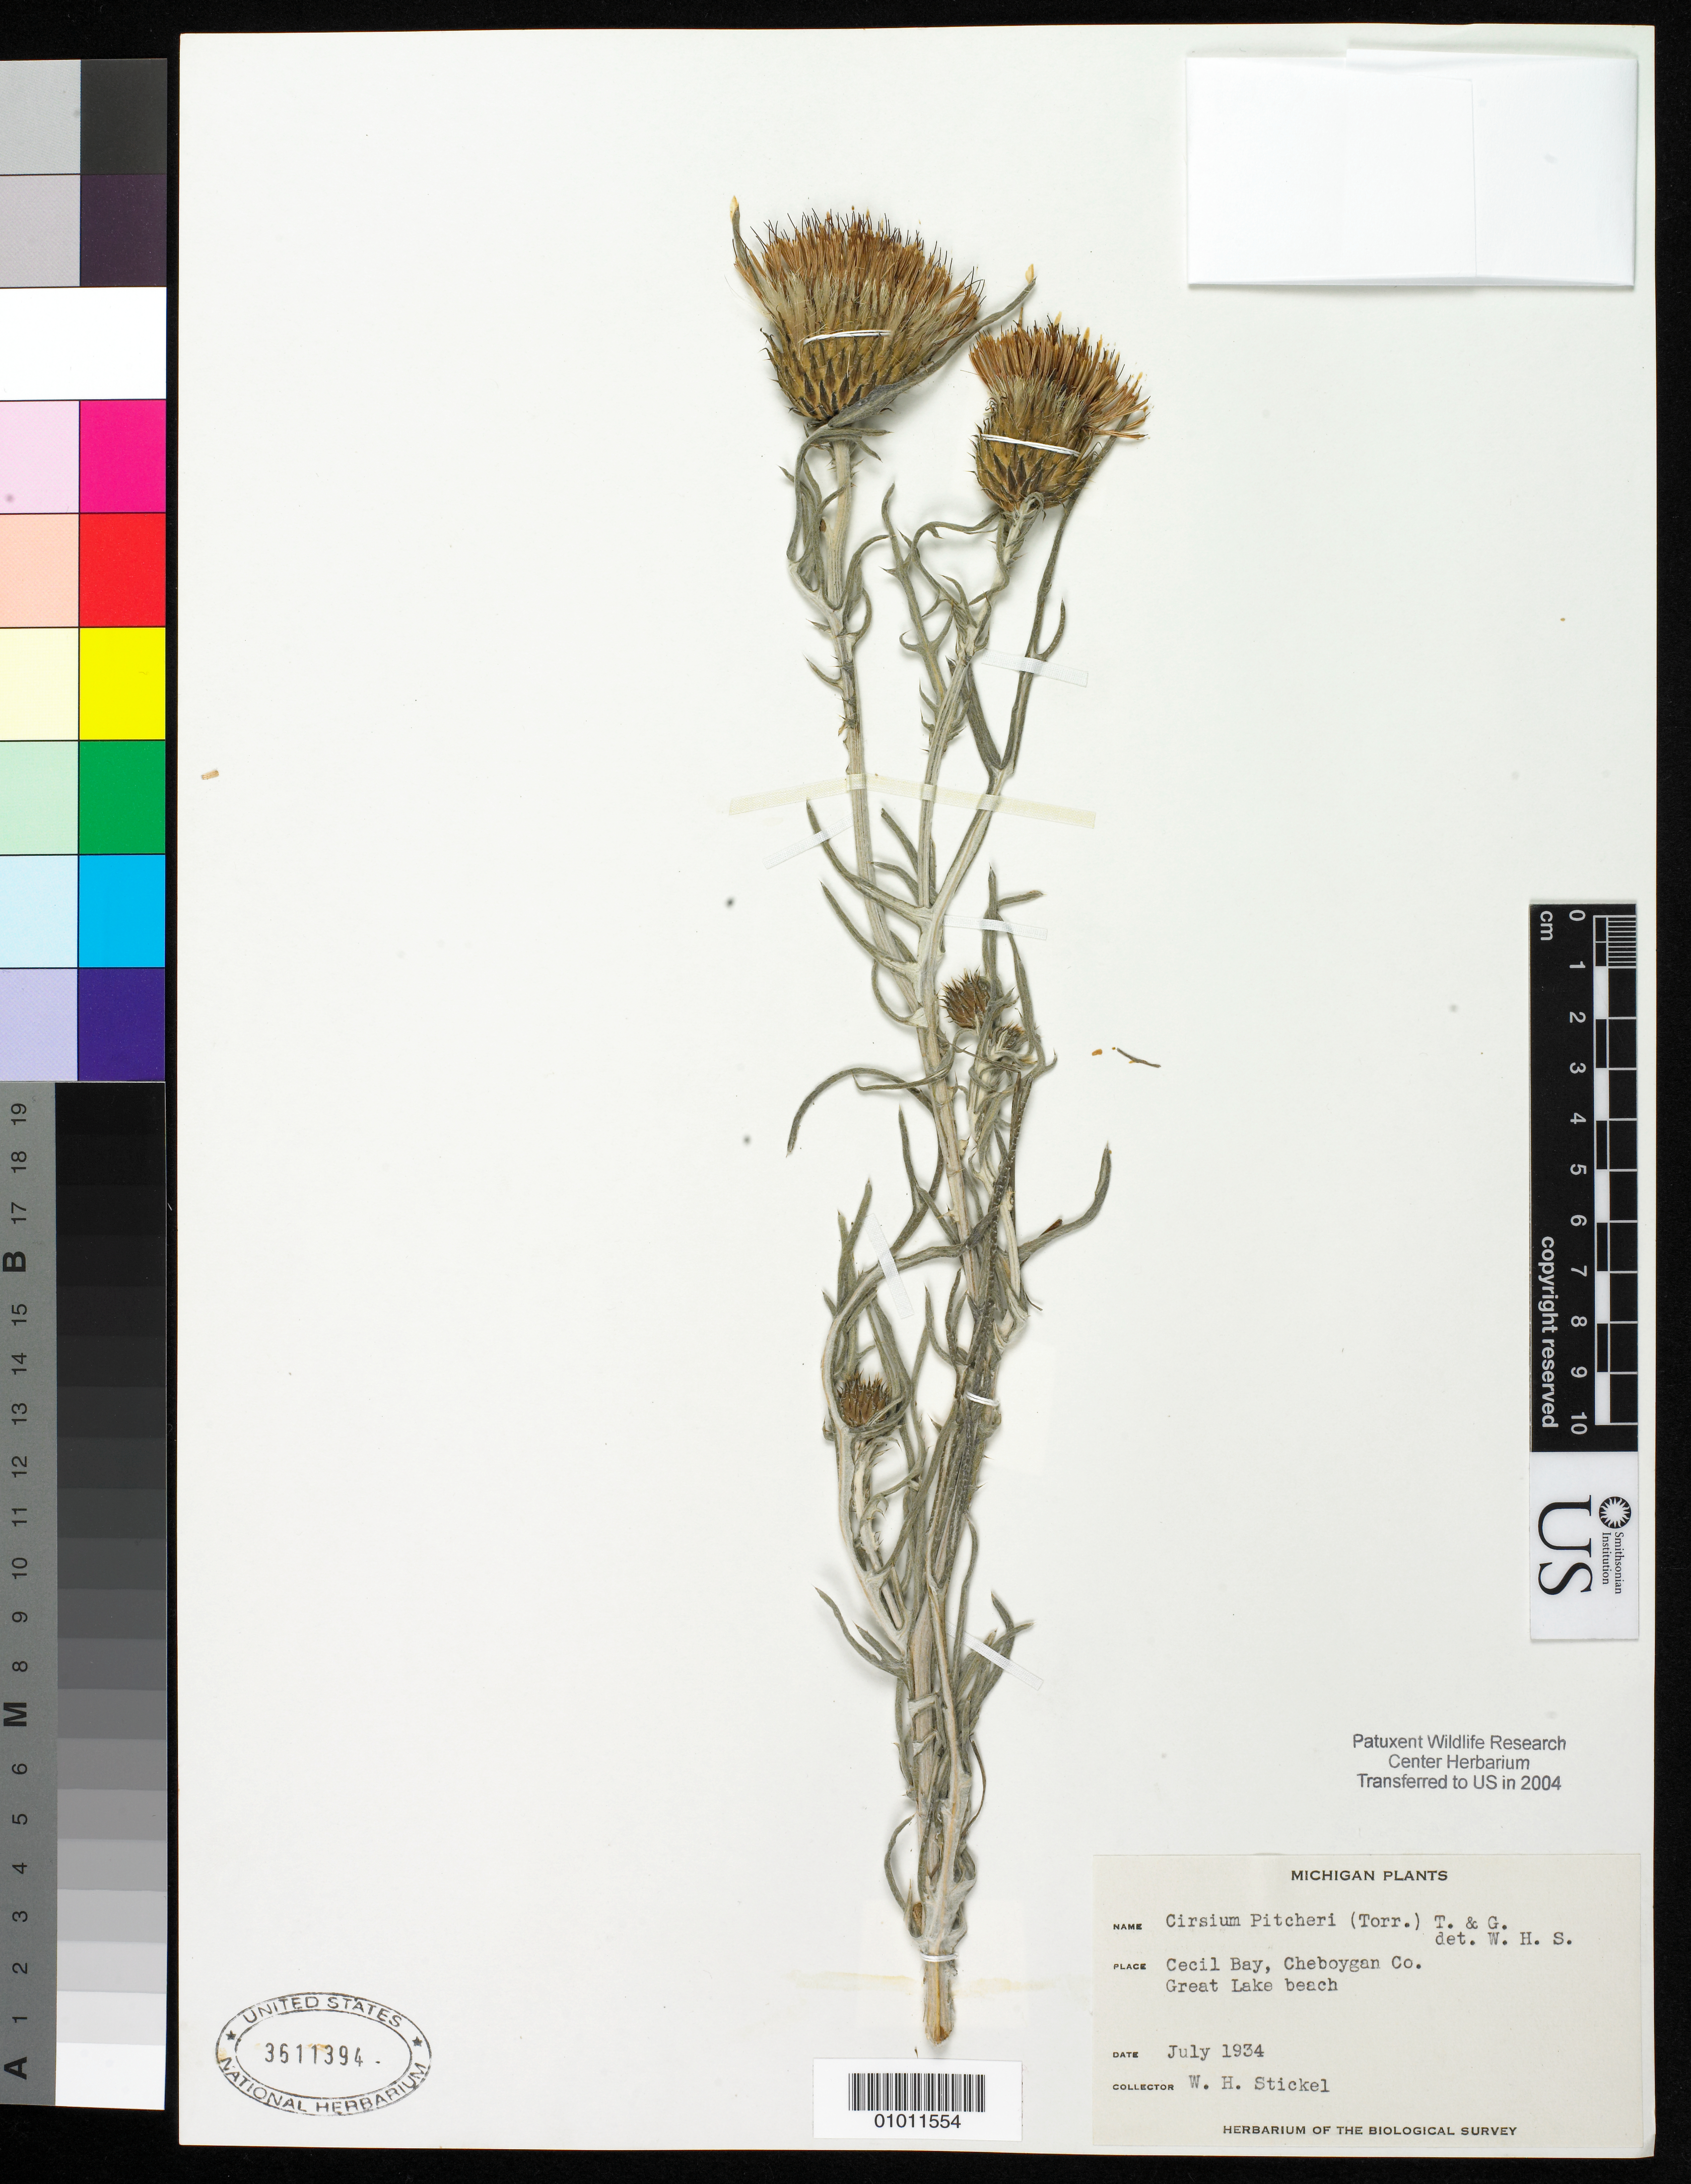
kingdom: Plantae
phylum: Tracheophyta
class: Magnoliopsida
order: Asterales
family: Asteraceae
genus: Cirsium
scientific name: Cirsium pitcheri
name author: (Torr. ex Eaton) Torr. & A. Gray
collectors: W. Stickel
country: United States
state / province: Michigan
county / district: Cheboygan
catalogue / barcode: US 3611394